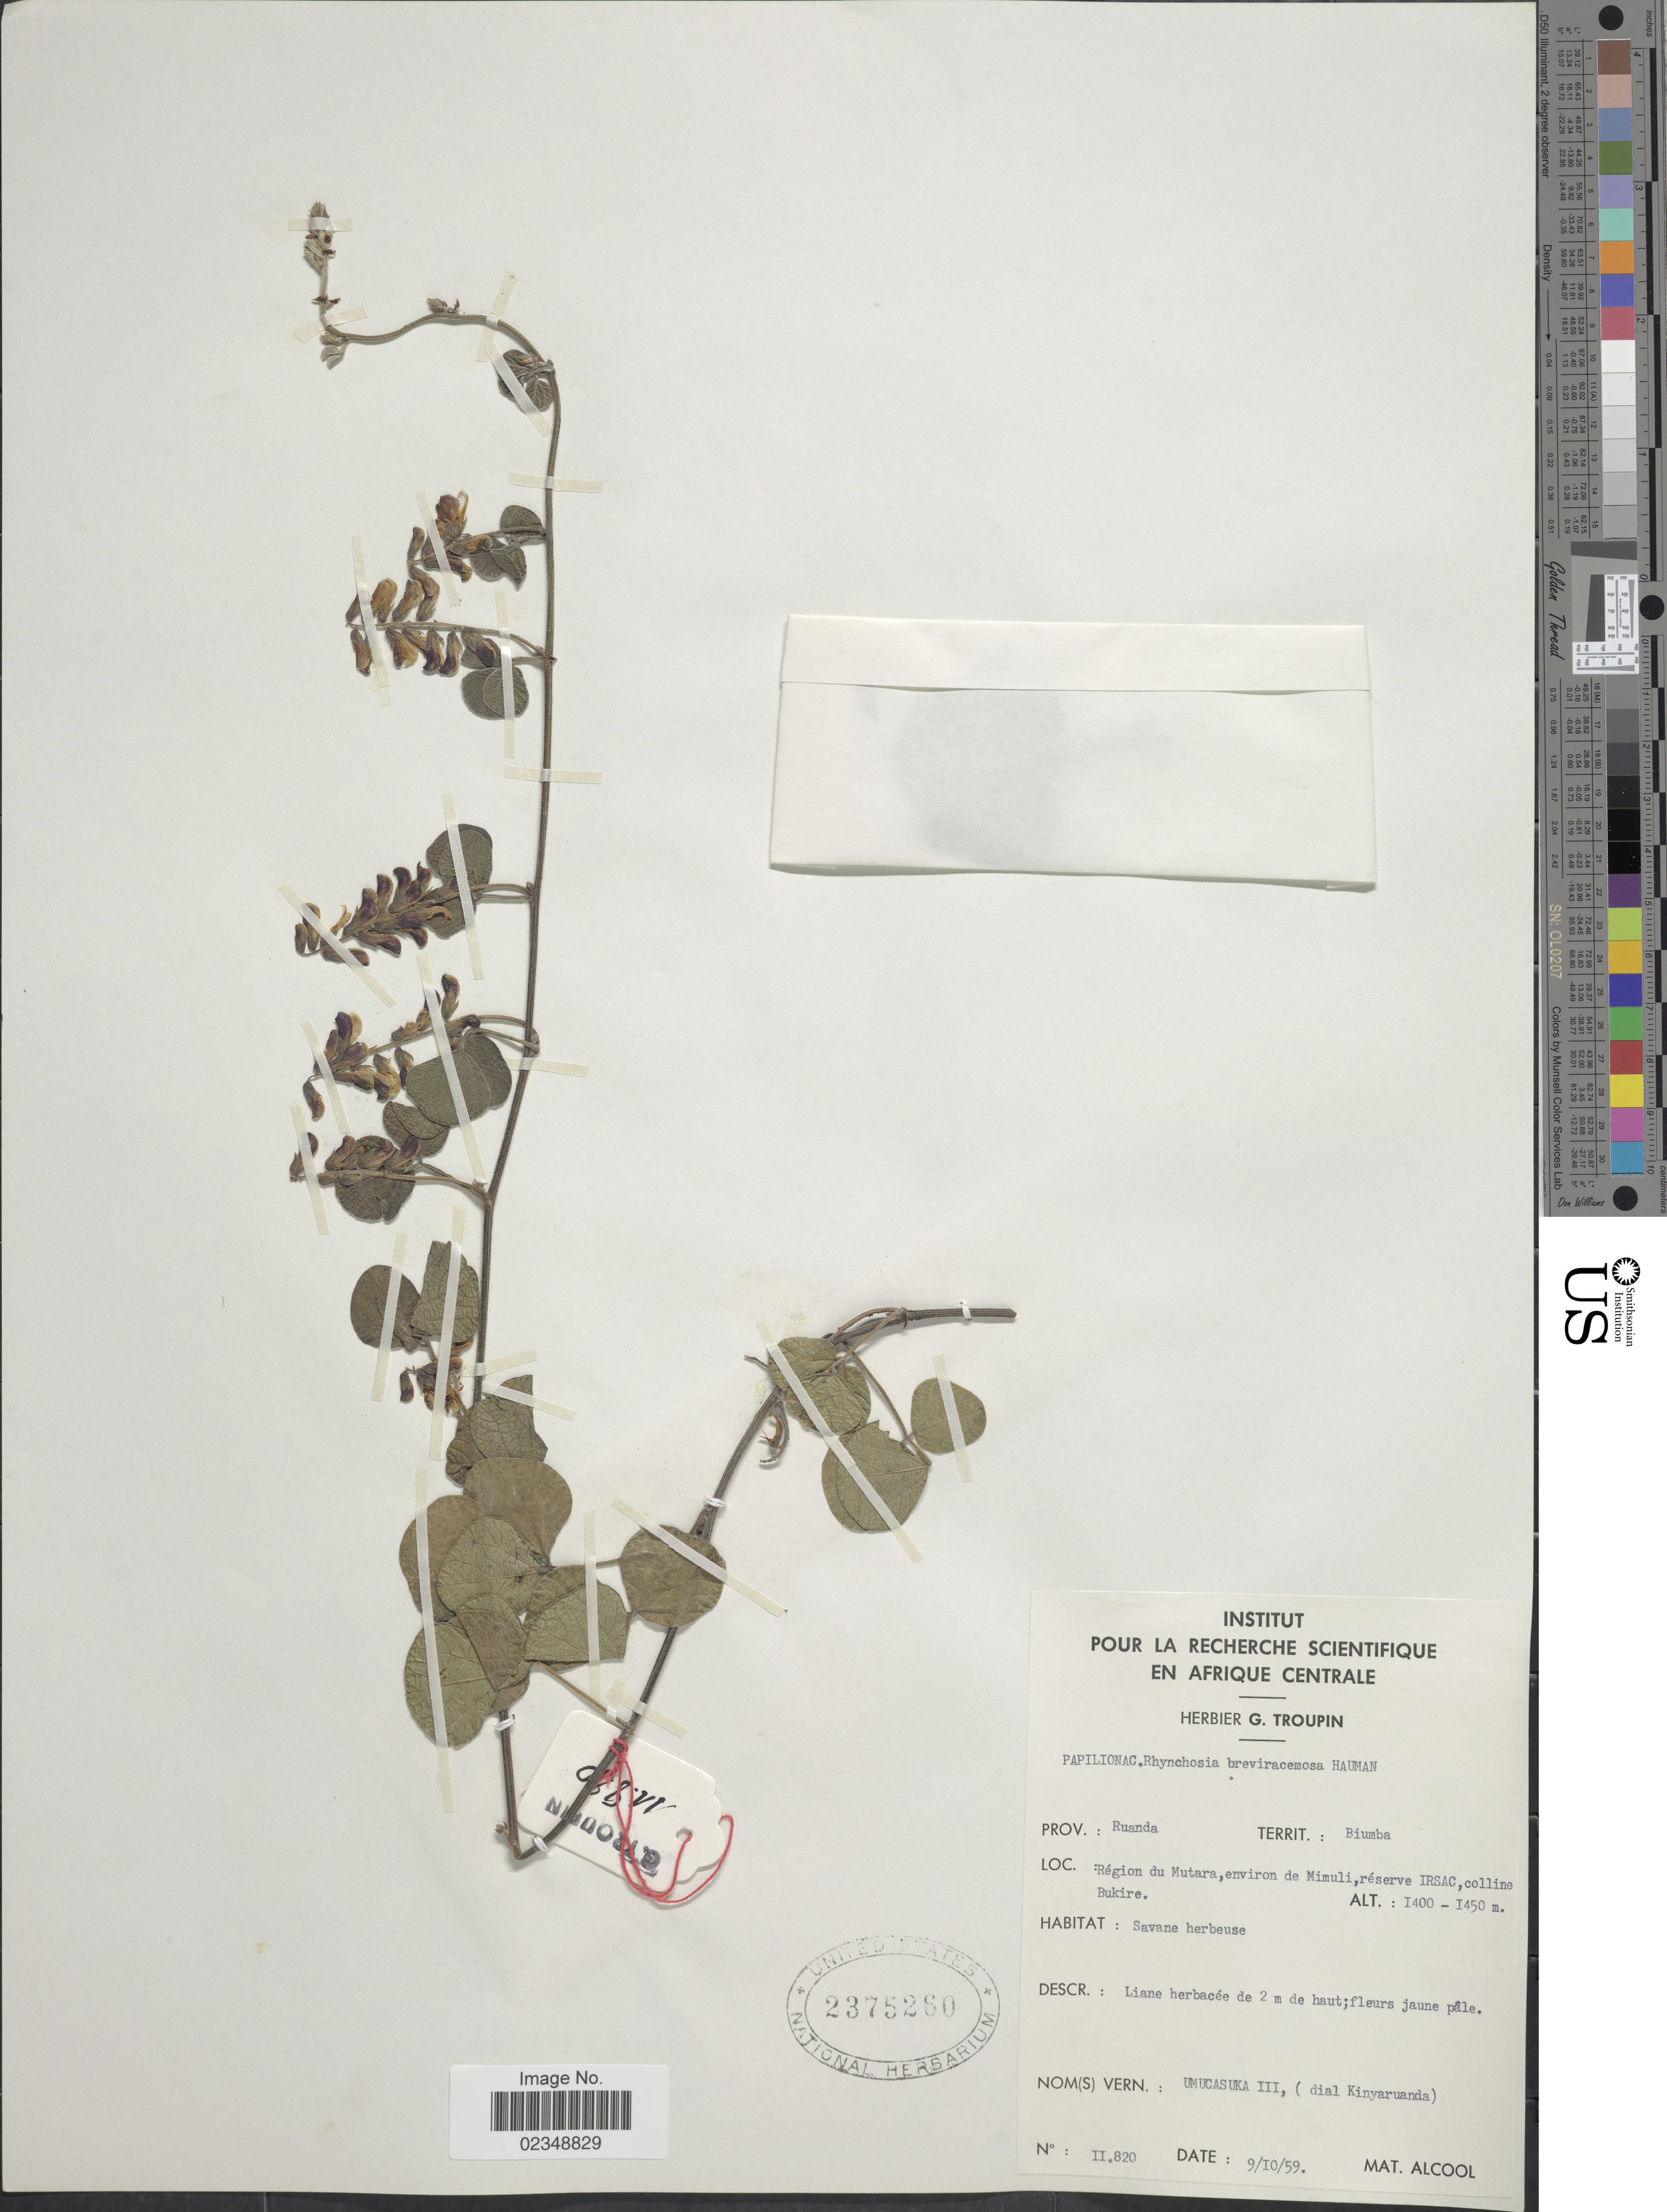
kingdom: Plantae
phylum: Tracheophyta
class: Magnoliopsida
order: Fabales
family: Fabaceae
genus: Rhynchosia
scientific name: Rhynchosia breviracemosa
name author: Fortunato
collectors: ex herb. G. Troupin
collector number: II820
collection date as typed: Transcribed d/m/y: 9/10/59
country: Rwanda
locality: Prov.: Ruanda. Territ.: Biumba. Région du Mutara, environ de Mimuli, réserve IRSAC, colline Bukire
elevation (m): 1400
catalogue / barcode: US 2375280